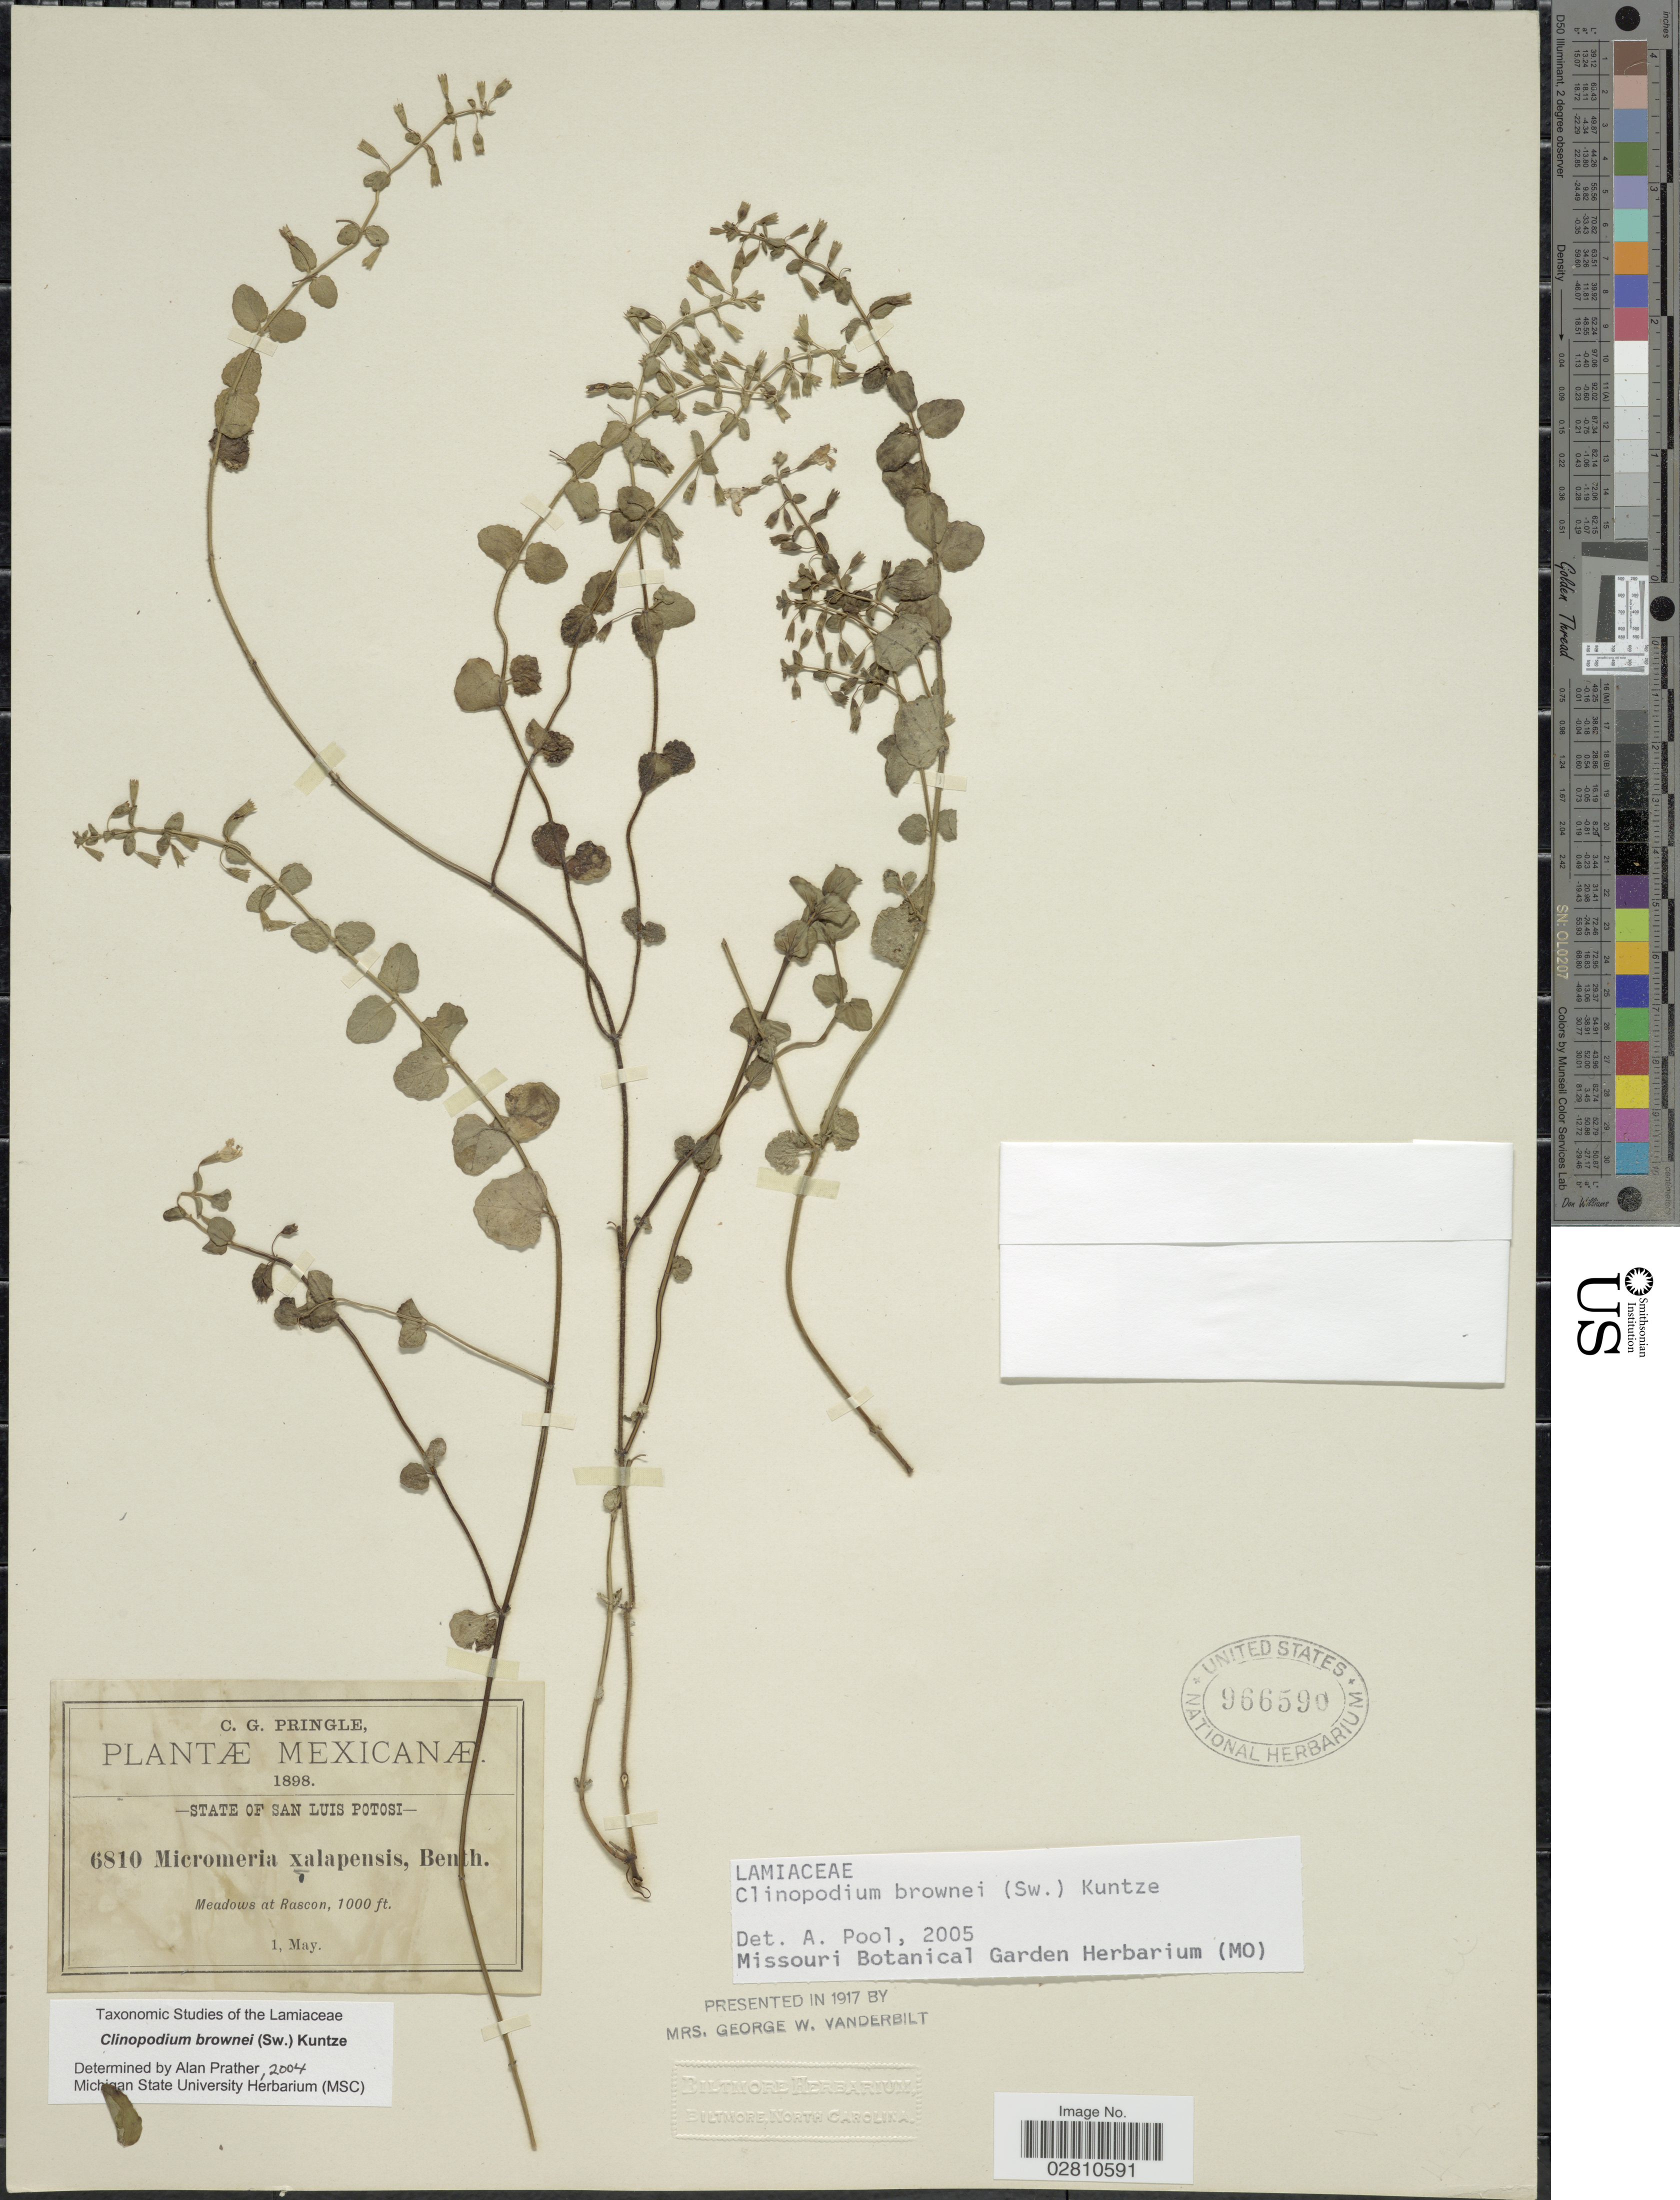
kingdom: Plantae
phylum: Tracheophyta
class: Magnoliopsida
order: Lamiales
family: Lamiaceae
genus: Clinopodium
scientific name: Clinopodium brownei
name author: (Sw.) Kuntze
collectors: C. G. Pringle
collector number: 6810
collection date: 1898-05-01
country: Mexico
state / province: San Luis Potosí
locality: Meadows at Rascon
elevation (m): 305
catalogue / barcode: US 966590